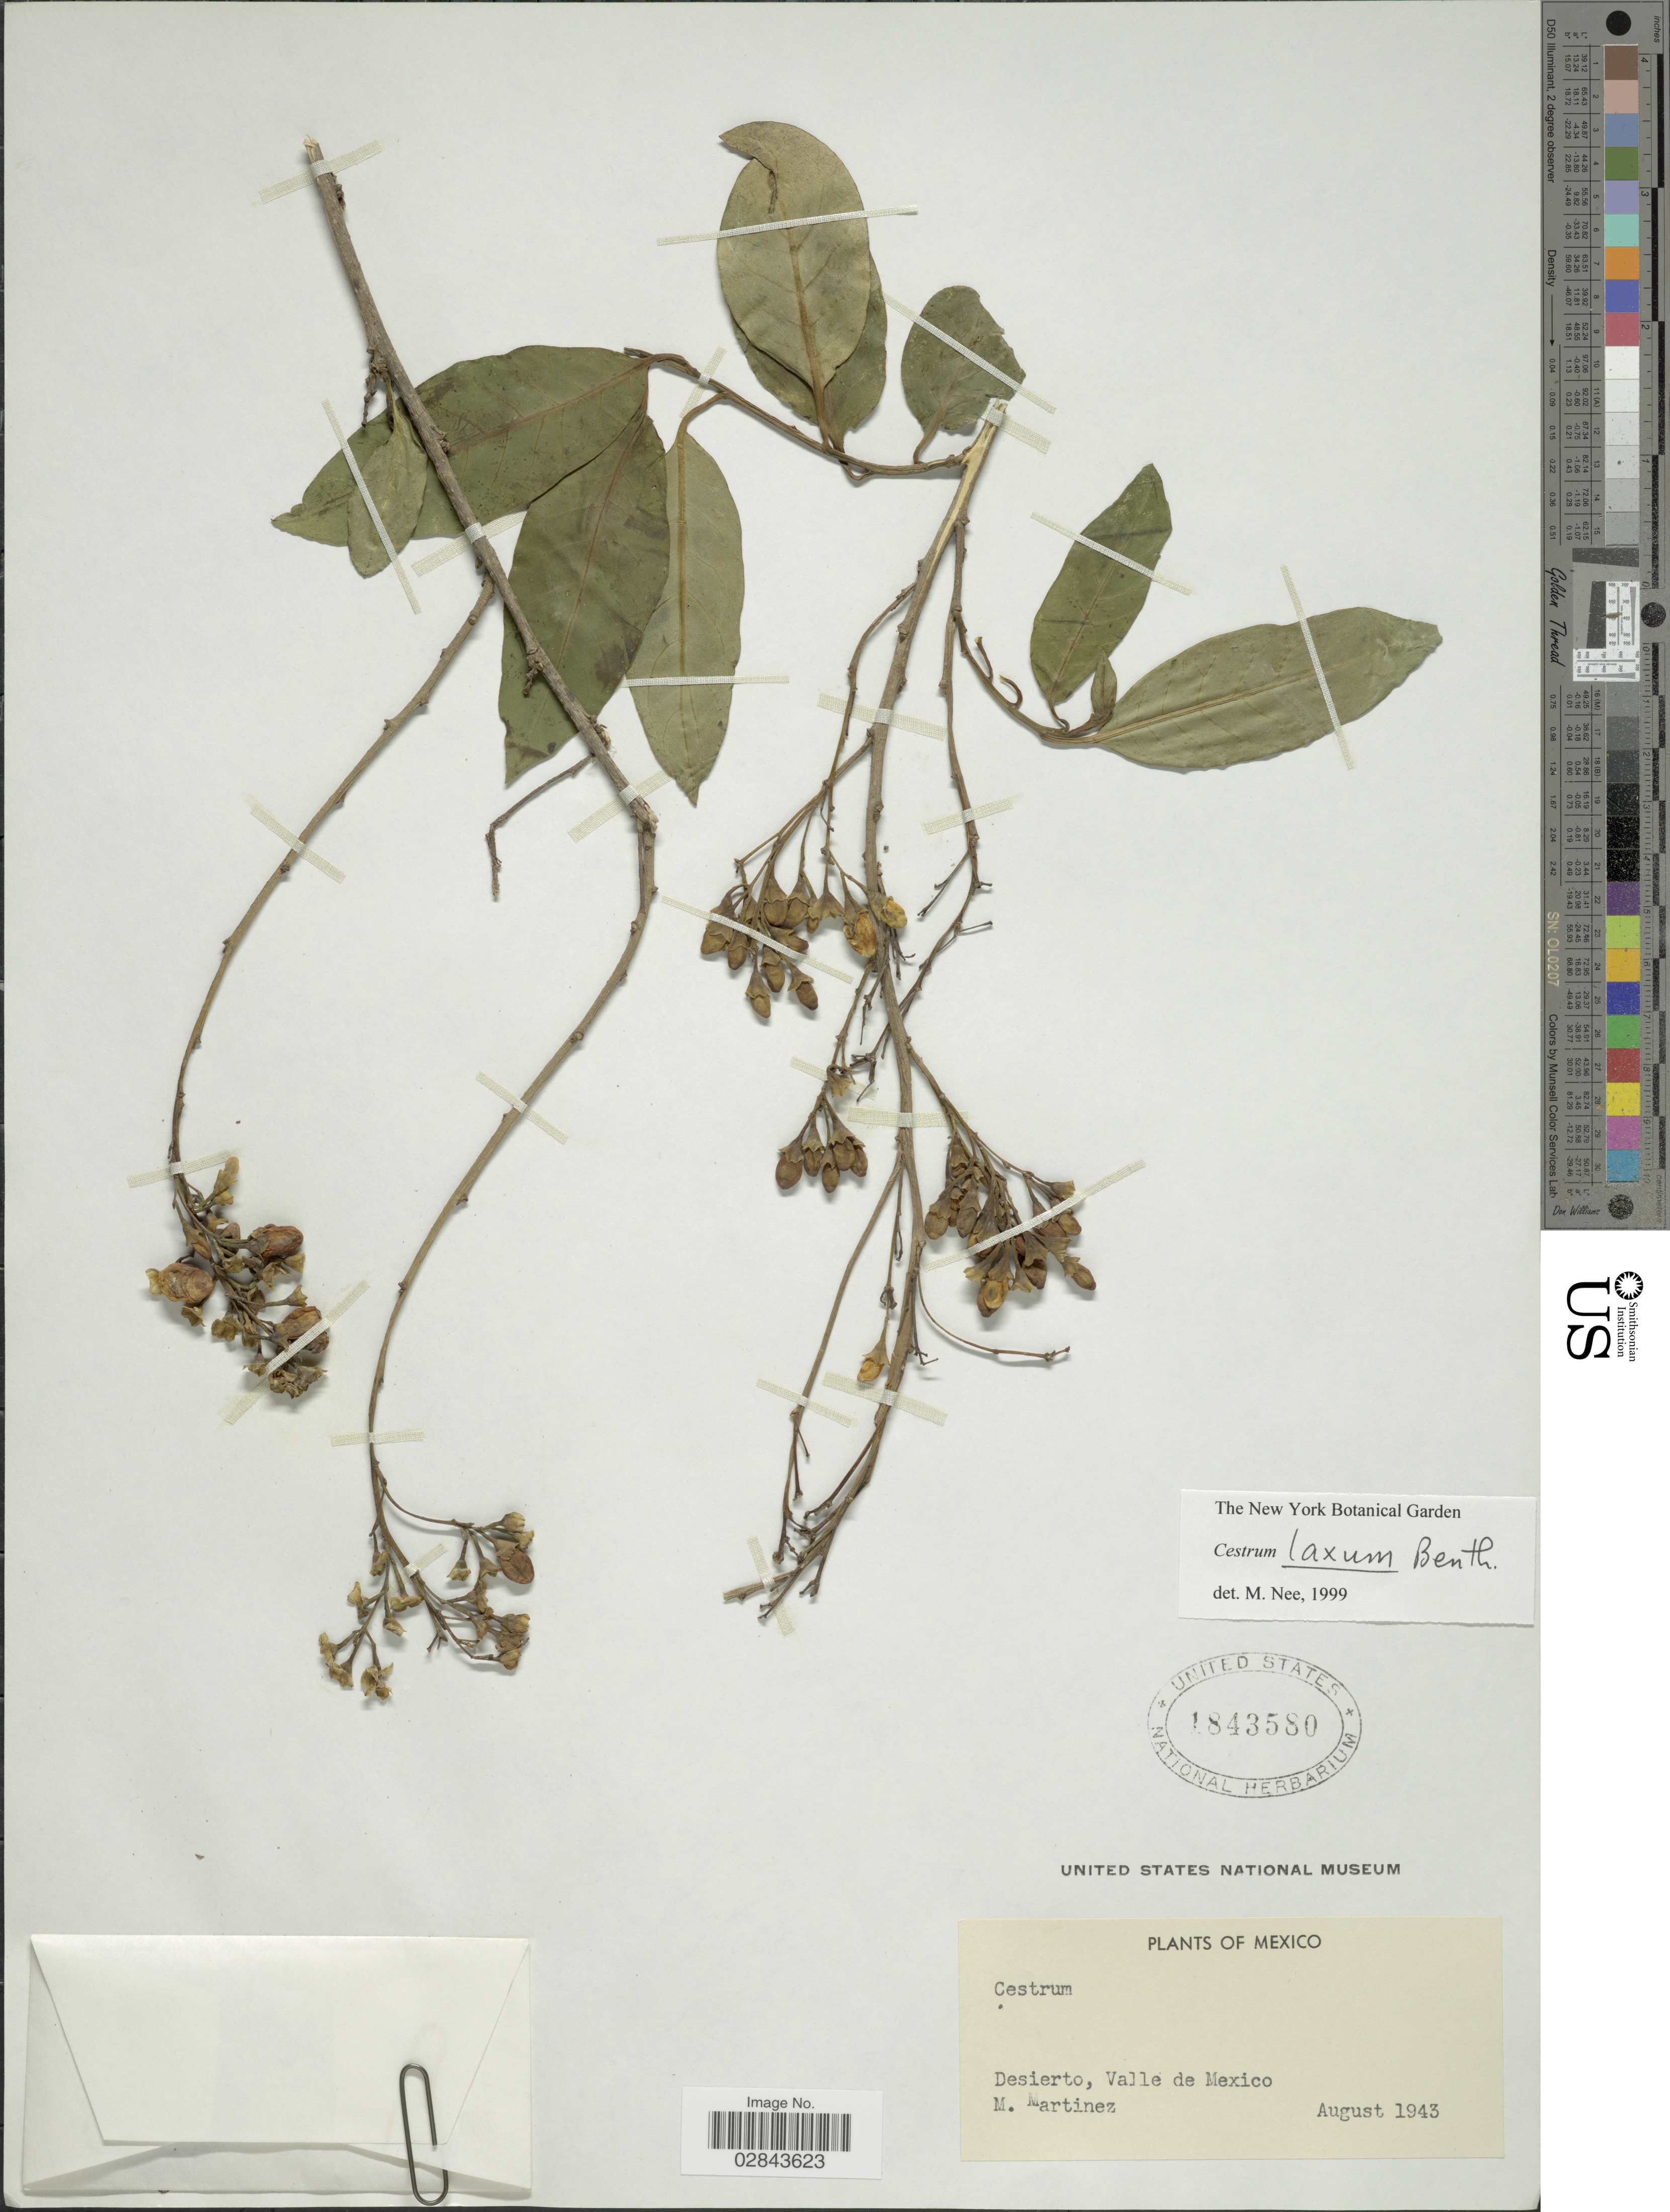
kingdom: Plantae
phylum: Tracheophyta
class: Magnoliopsida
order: Solanales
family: Solanaceae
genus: Cestrum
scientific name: Cestrum laxum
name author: Benth.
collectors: M. Martinez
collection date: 1943-08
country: Mexico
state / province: México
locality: Desierto, Valle de Mexico.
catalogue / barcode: US 1843580